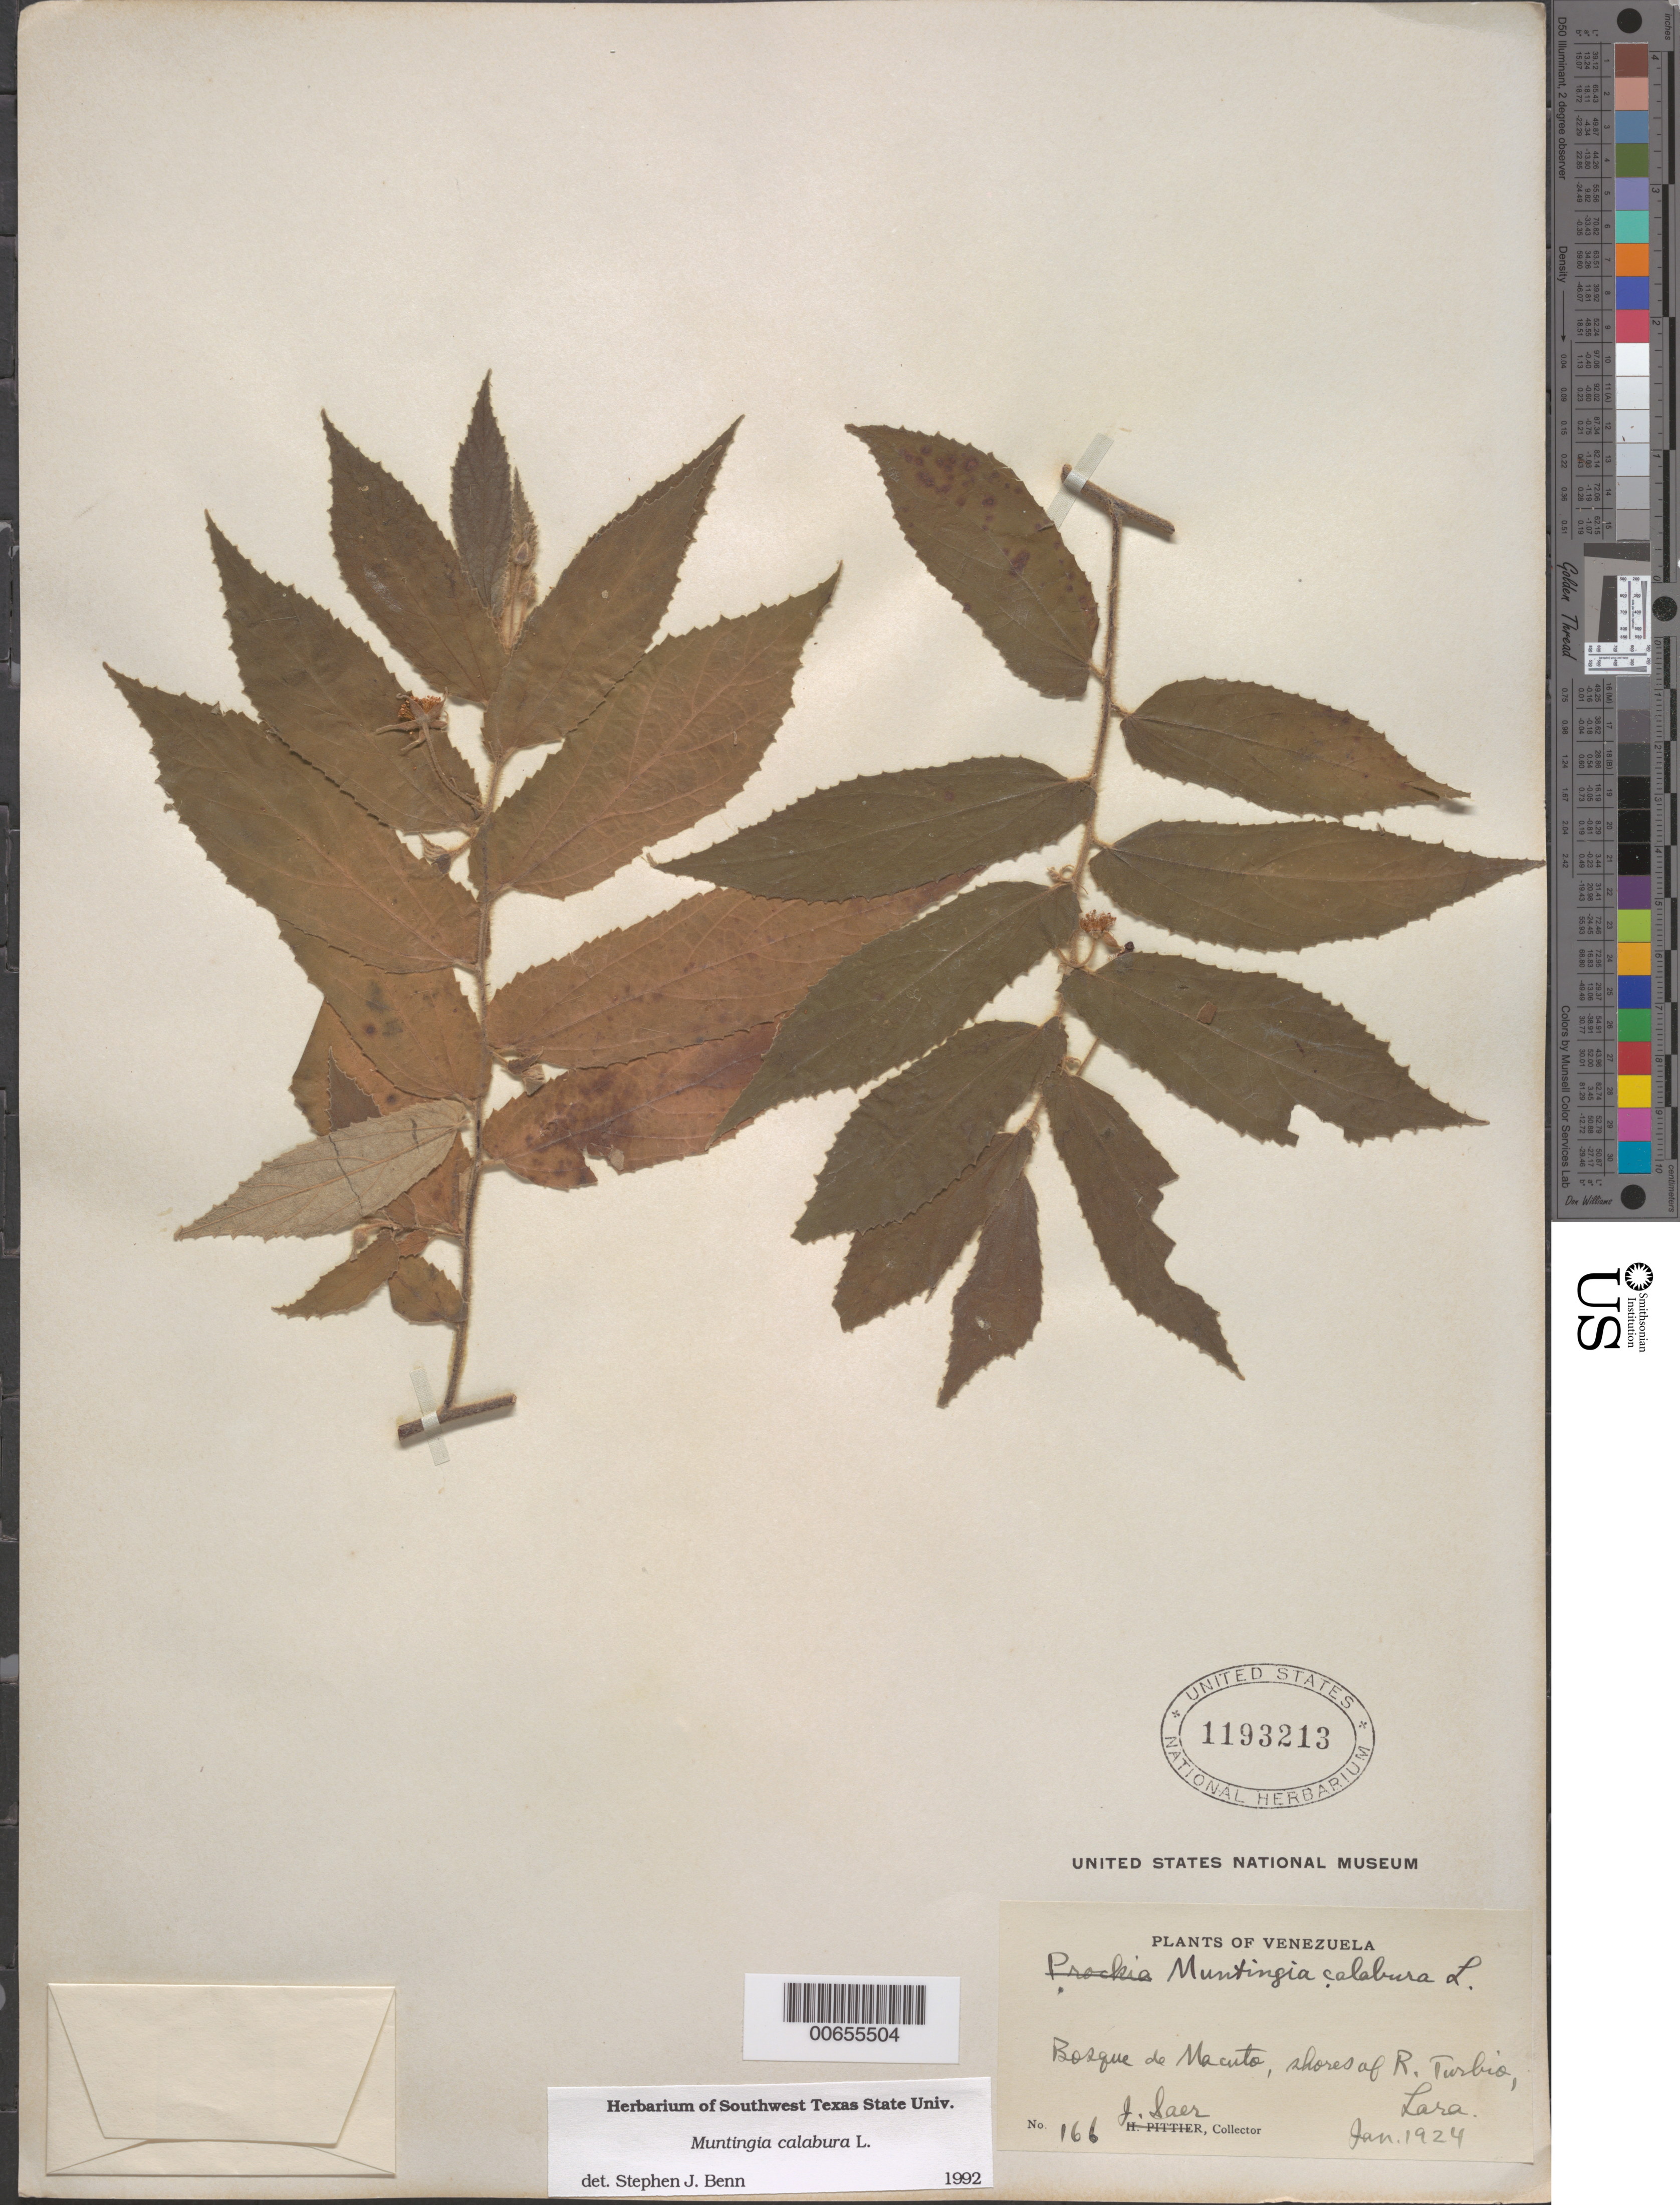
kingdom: Plantae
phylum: Tracheophyta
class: Magnoliopsida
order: Malvales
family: Muntingiaceae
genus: Muntingia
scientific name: Muntingia calabura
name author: L.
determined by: Benn, S. J.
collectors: J. Saer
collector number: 166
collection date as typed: Jan 1924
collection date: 1924-01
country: Venezuela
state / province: Lara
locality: Bosques de Macuto, shores of R. Turbia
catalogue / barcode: US 1193213